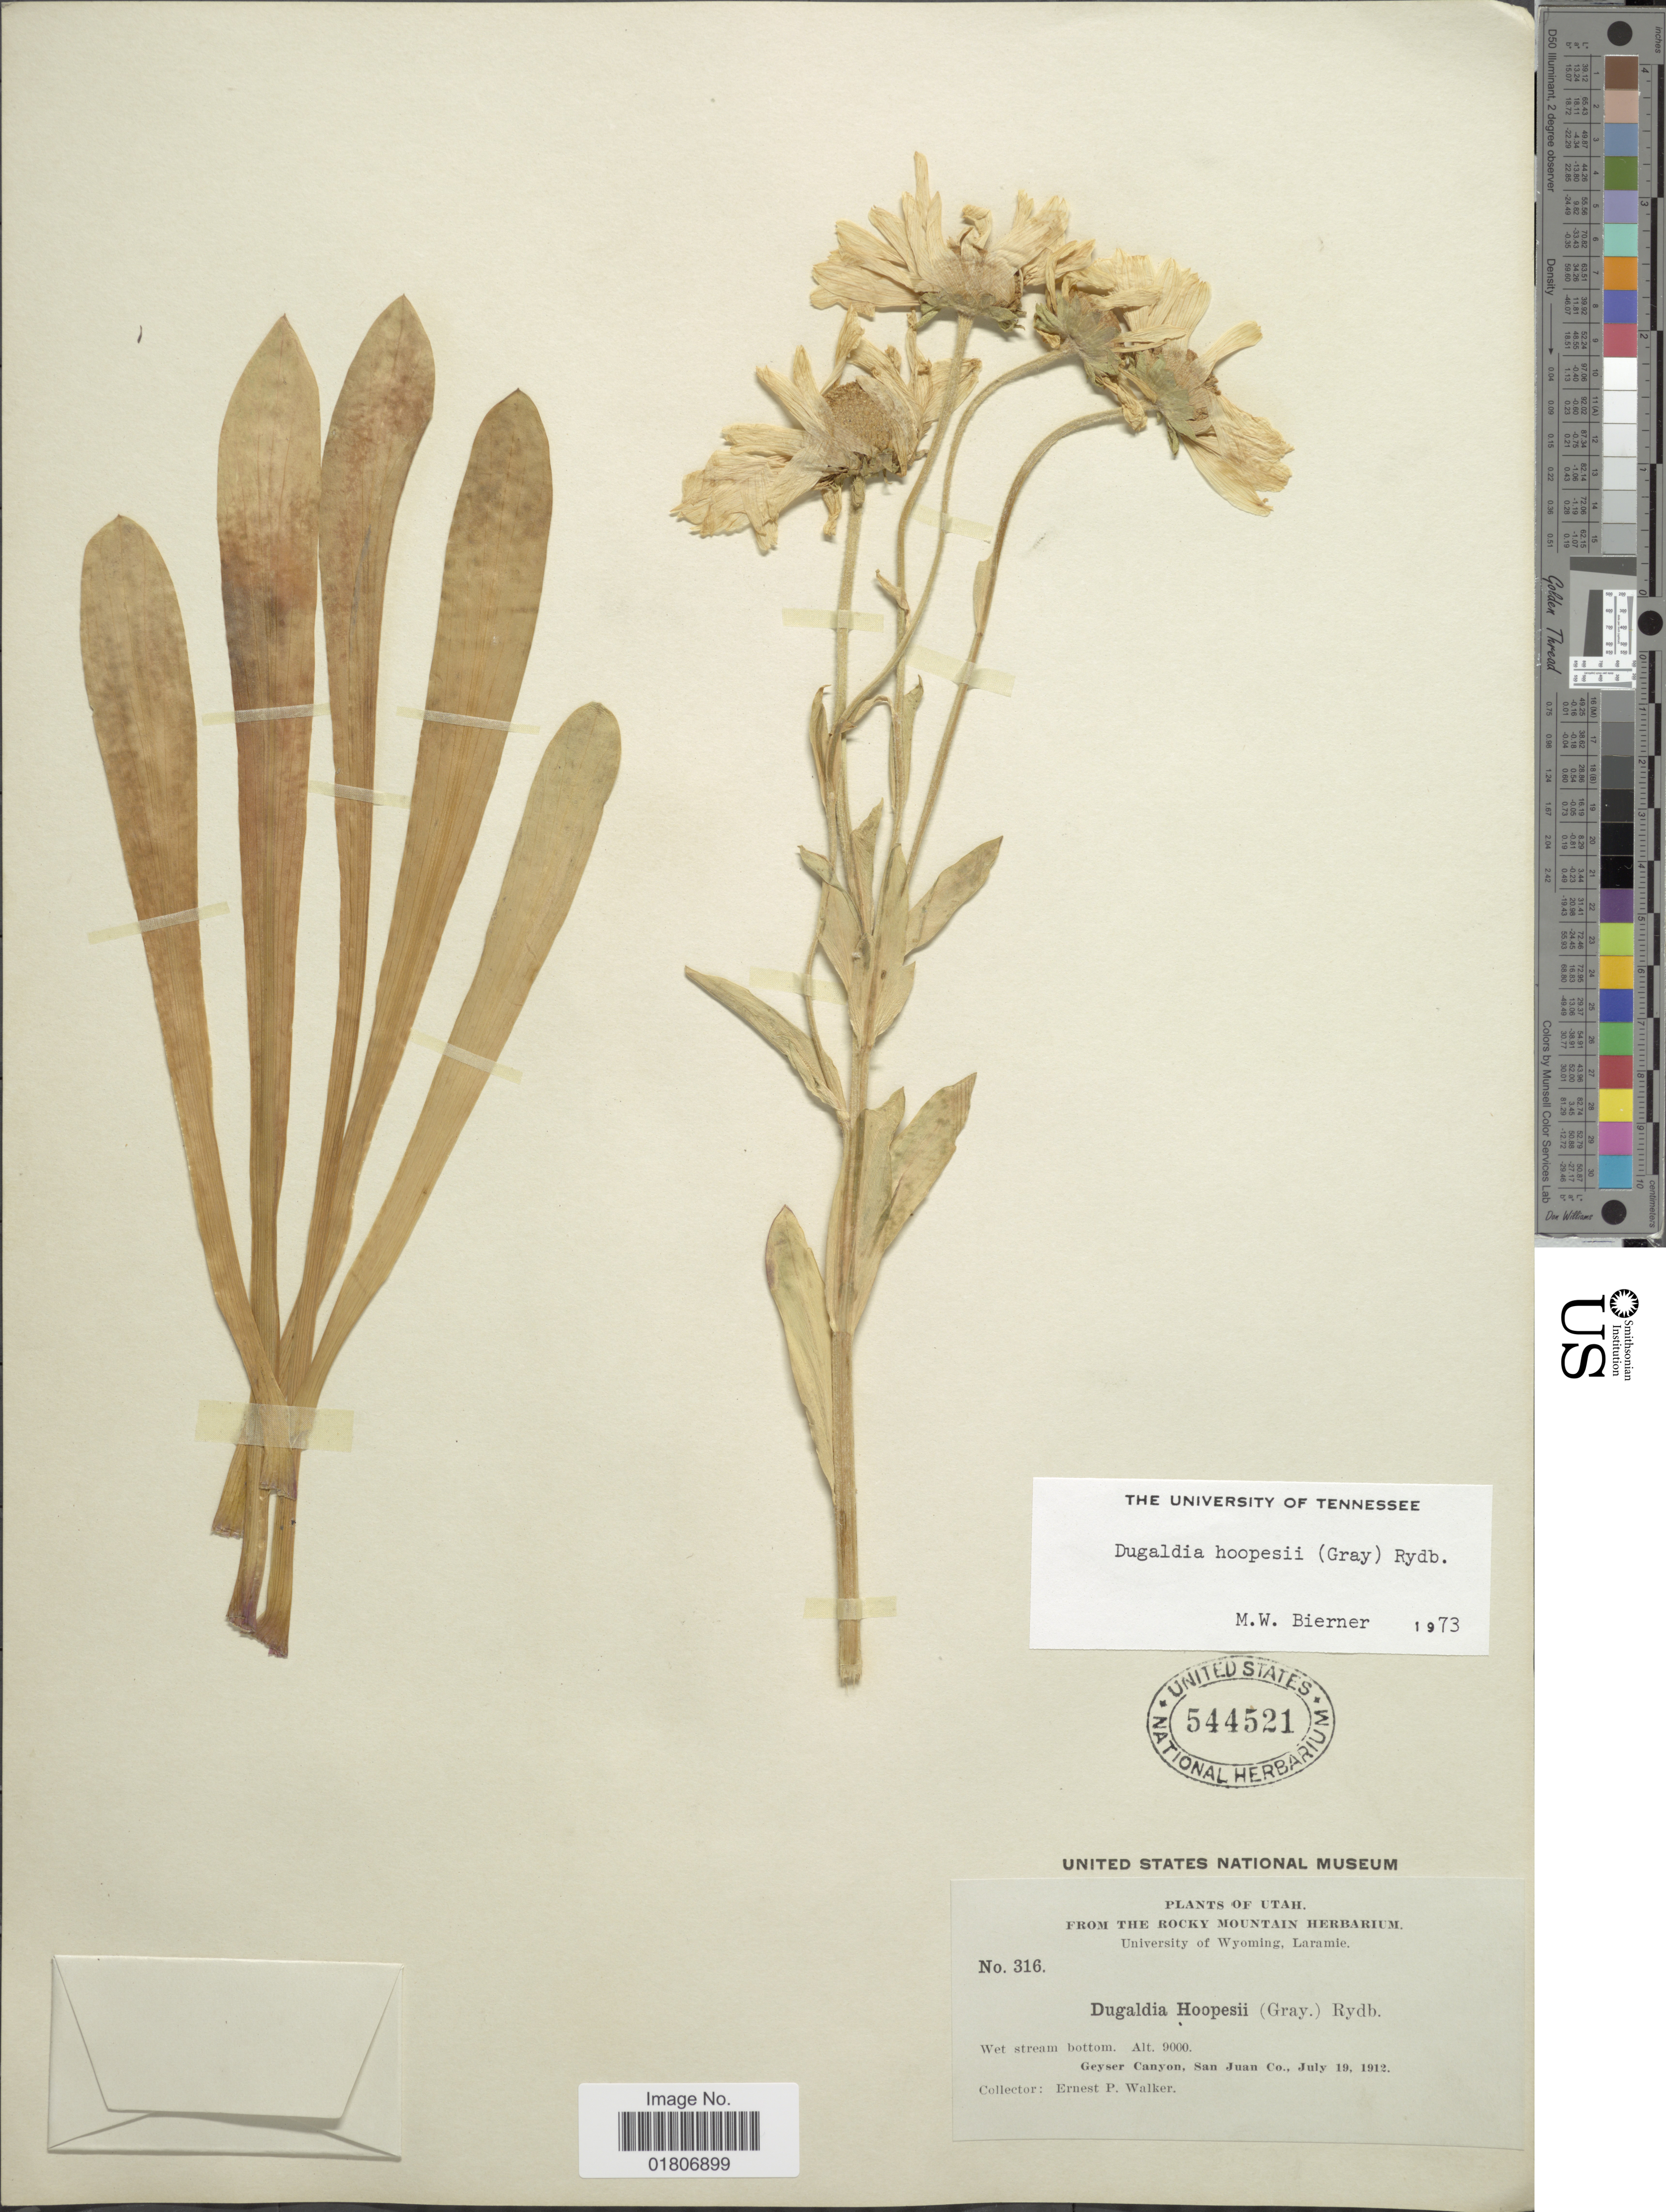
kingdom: Plantae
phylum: Tracheophyta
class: Magnoliopsida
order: Asterales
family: Asteraceae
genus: Dugaldia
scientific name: Dugaldia hoopesii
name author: (A. Gray) Rydb.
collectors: E. P. Walker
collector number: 316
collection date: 1912-07-19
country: United States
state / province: Utah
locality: Geyser Canyon, San Juan Co.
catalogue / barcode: US 544521